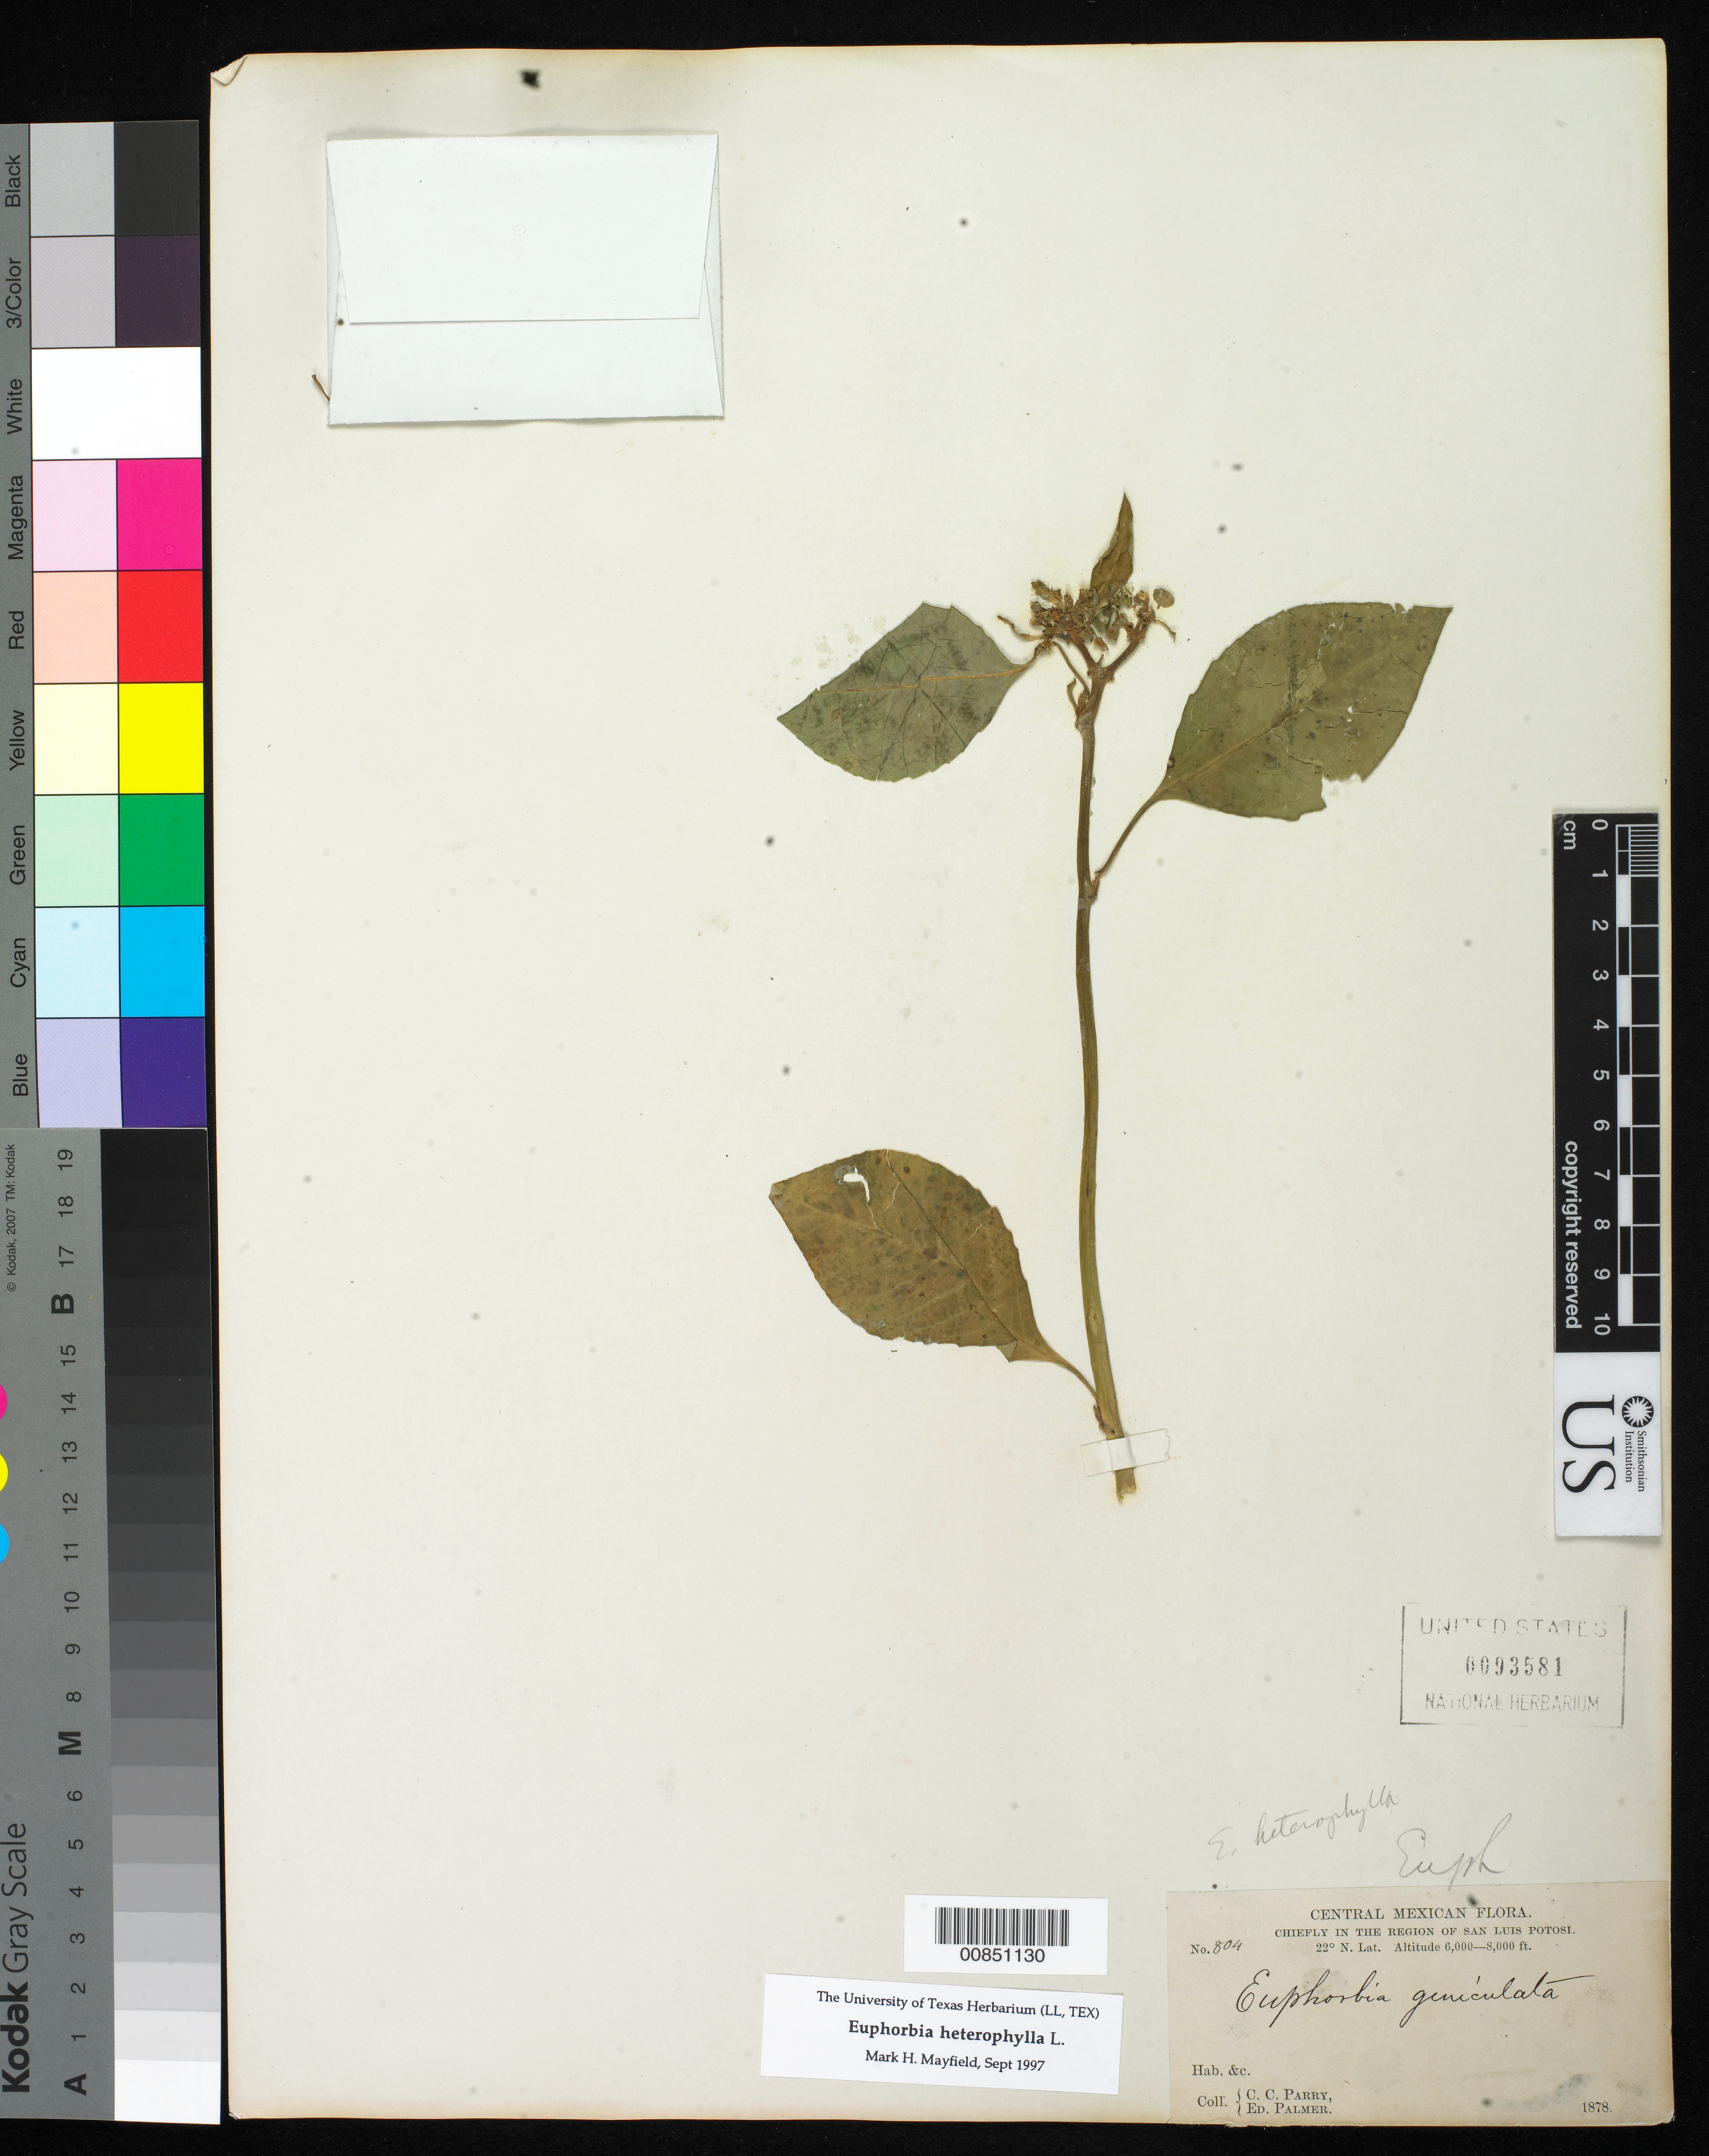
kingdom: Plantae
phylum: Tracheophyta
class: Magnoliopsida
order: Malpighiales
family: Euphorbiaceae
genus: Euphorbia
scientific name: Euphorbia heterophylla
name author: L.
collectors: C. C. Parry & E. Palmer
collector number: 804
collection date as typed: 1878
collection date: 1878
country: Mexico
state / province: San Luis Potosí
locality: Chiefly in the region of San Luis Potosí.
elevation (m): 1829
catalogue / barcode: US 93581